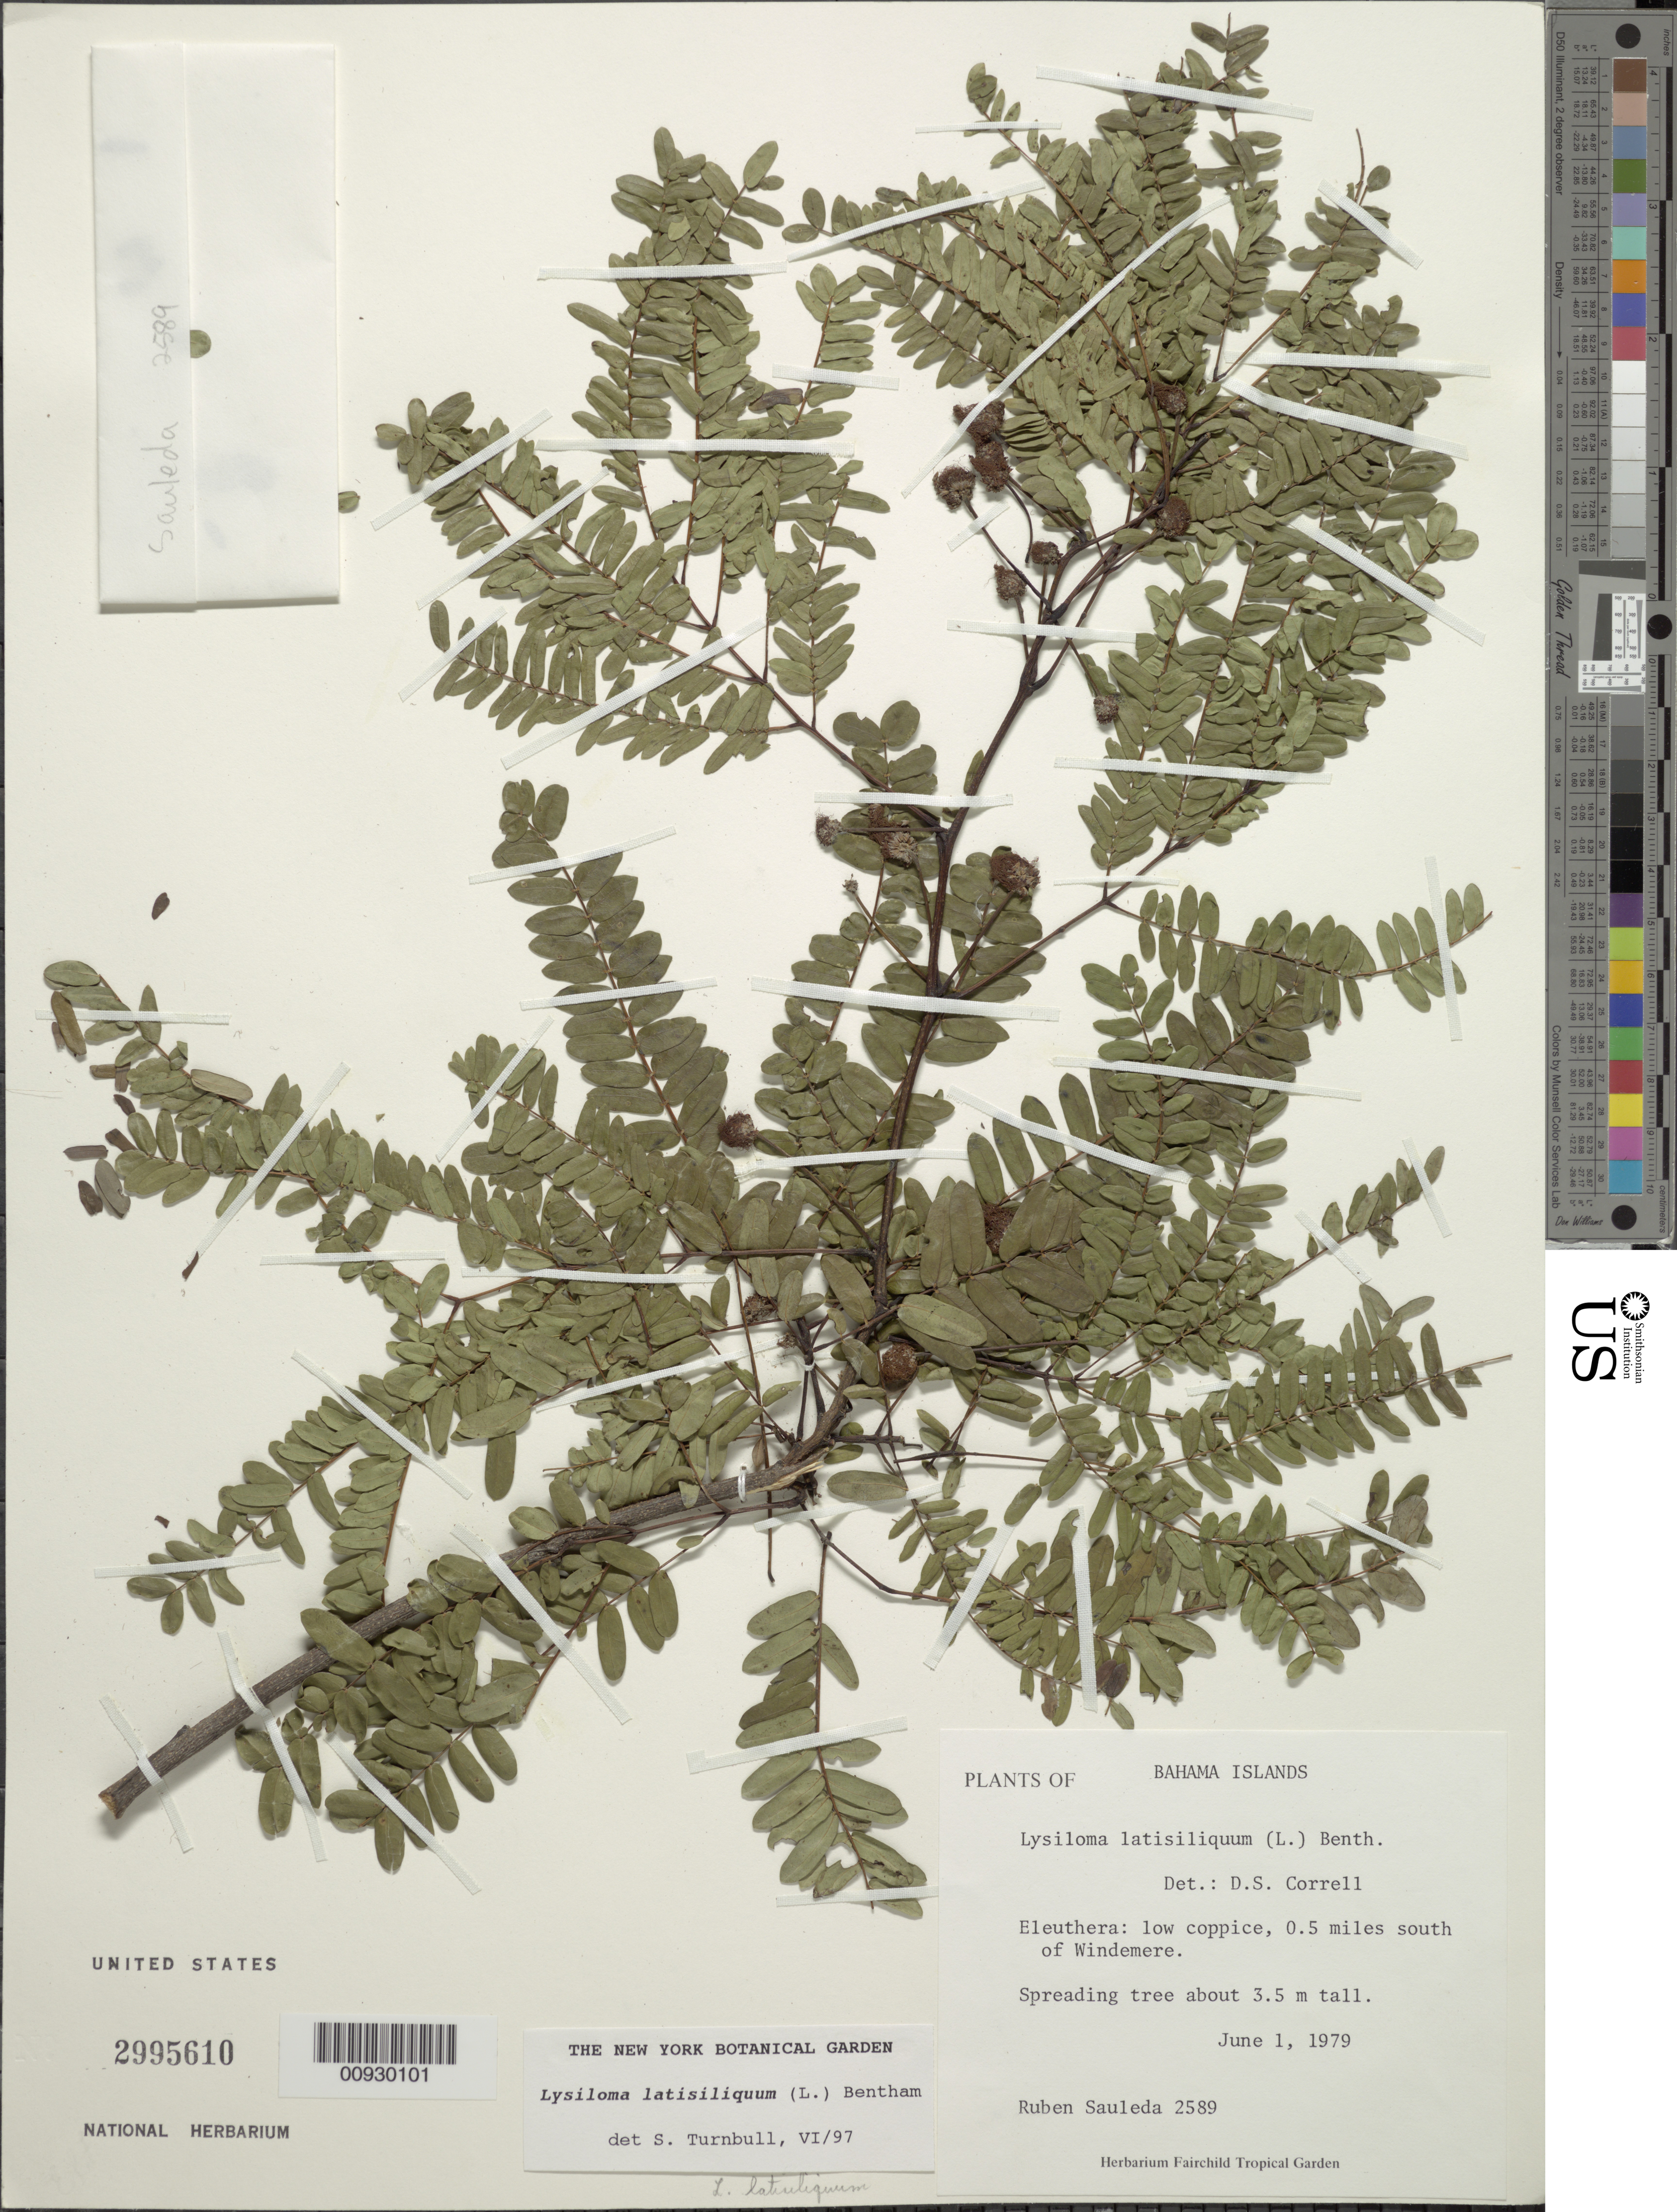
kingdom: Plantae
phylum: Tracheophyta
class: Magnoliopsida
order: Fabales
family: Fabaceae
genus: Lysiloma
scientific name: Lysiloma latisiliquum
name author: (L.) Benth.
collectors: R. Sauleda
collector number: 2589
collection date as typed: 01 Jun 1979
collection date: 1979-06-01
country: Bahamas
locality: Eleuthera: low coppice .5 miles south of Windemere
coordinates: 0 N, 0 E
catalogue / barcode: US 2995610